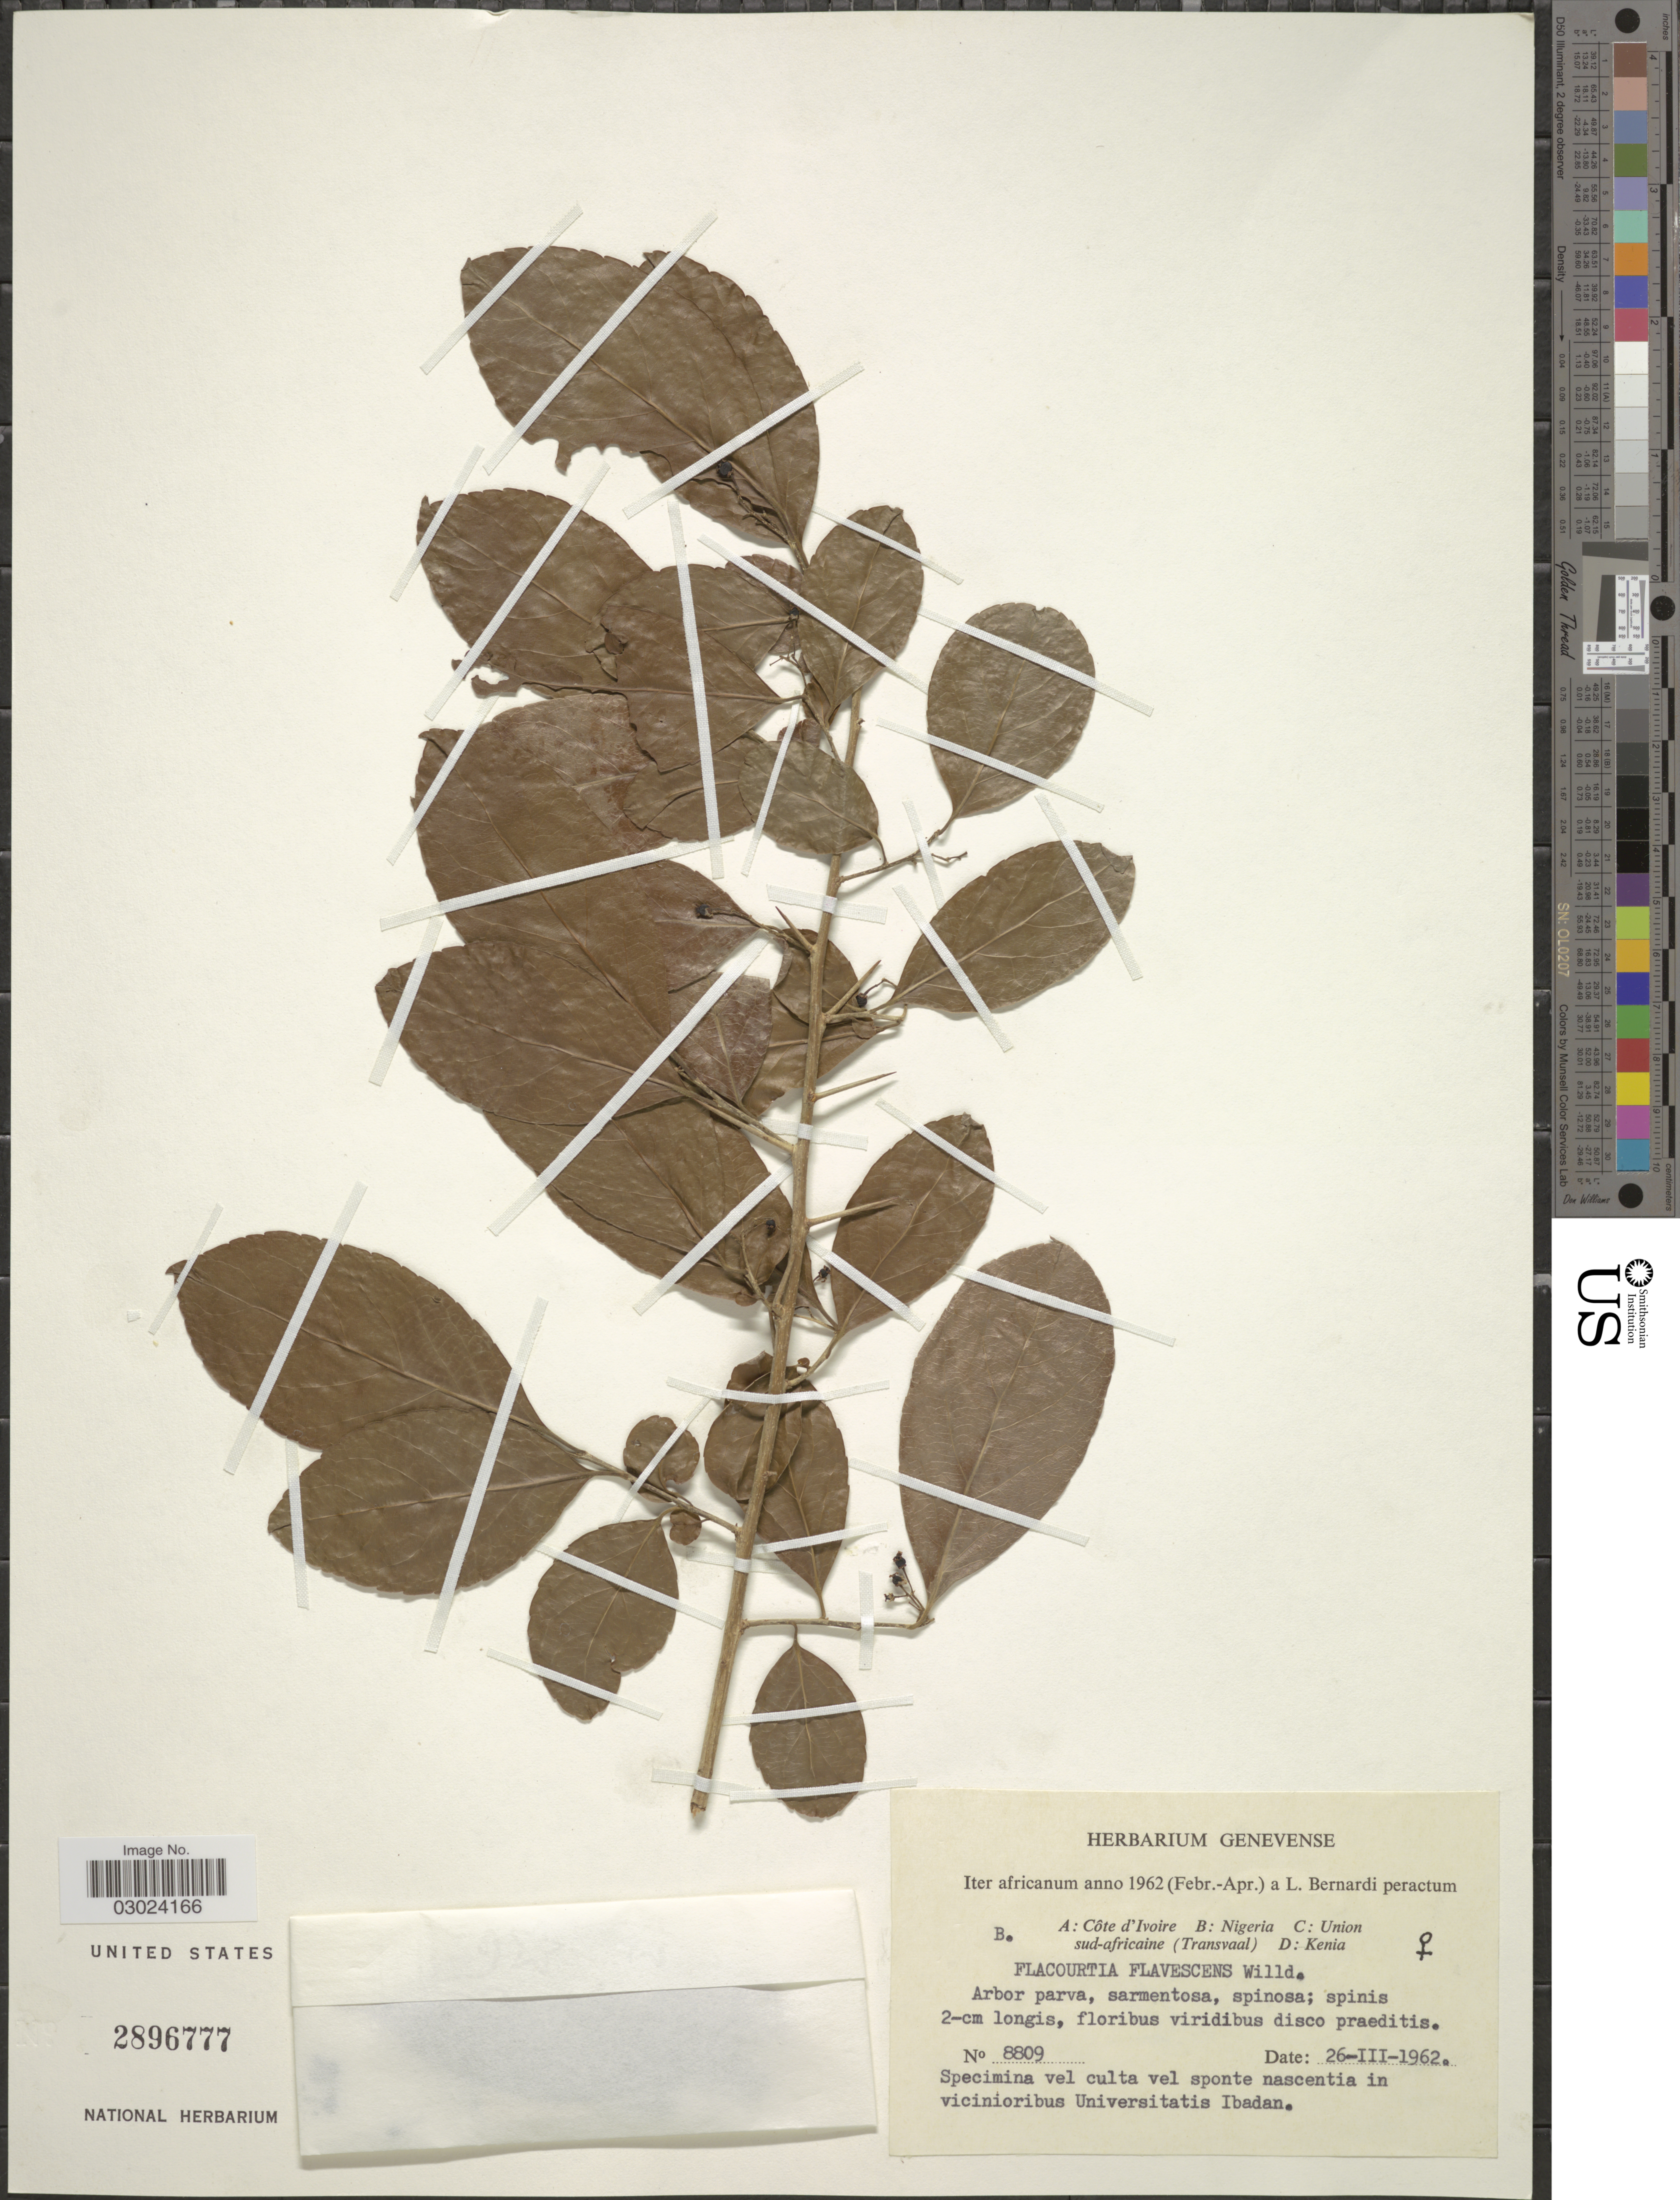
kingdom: Plantae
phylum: Tracheophyta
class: Magnoliopsida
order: Malpighiales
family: Salicaceae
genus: Flacourtia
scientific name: Flacourtia flavescens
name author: Willd.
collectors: L. Bernardi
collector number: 8809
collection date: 1962-03-26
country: Nigeria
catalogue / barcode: US 2896777